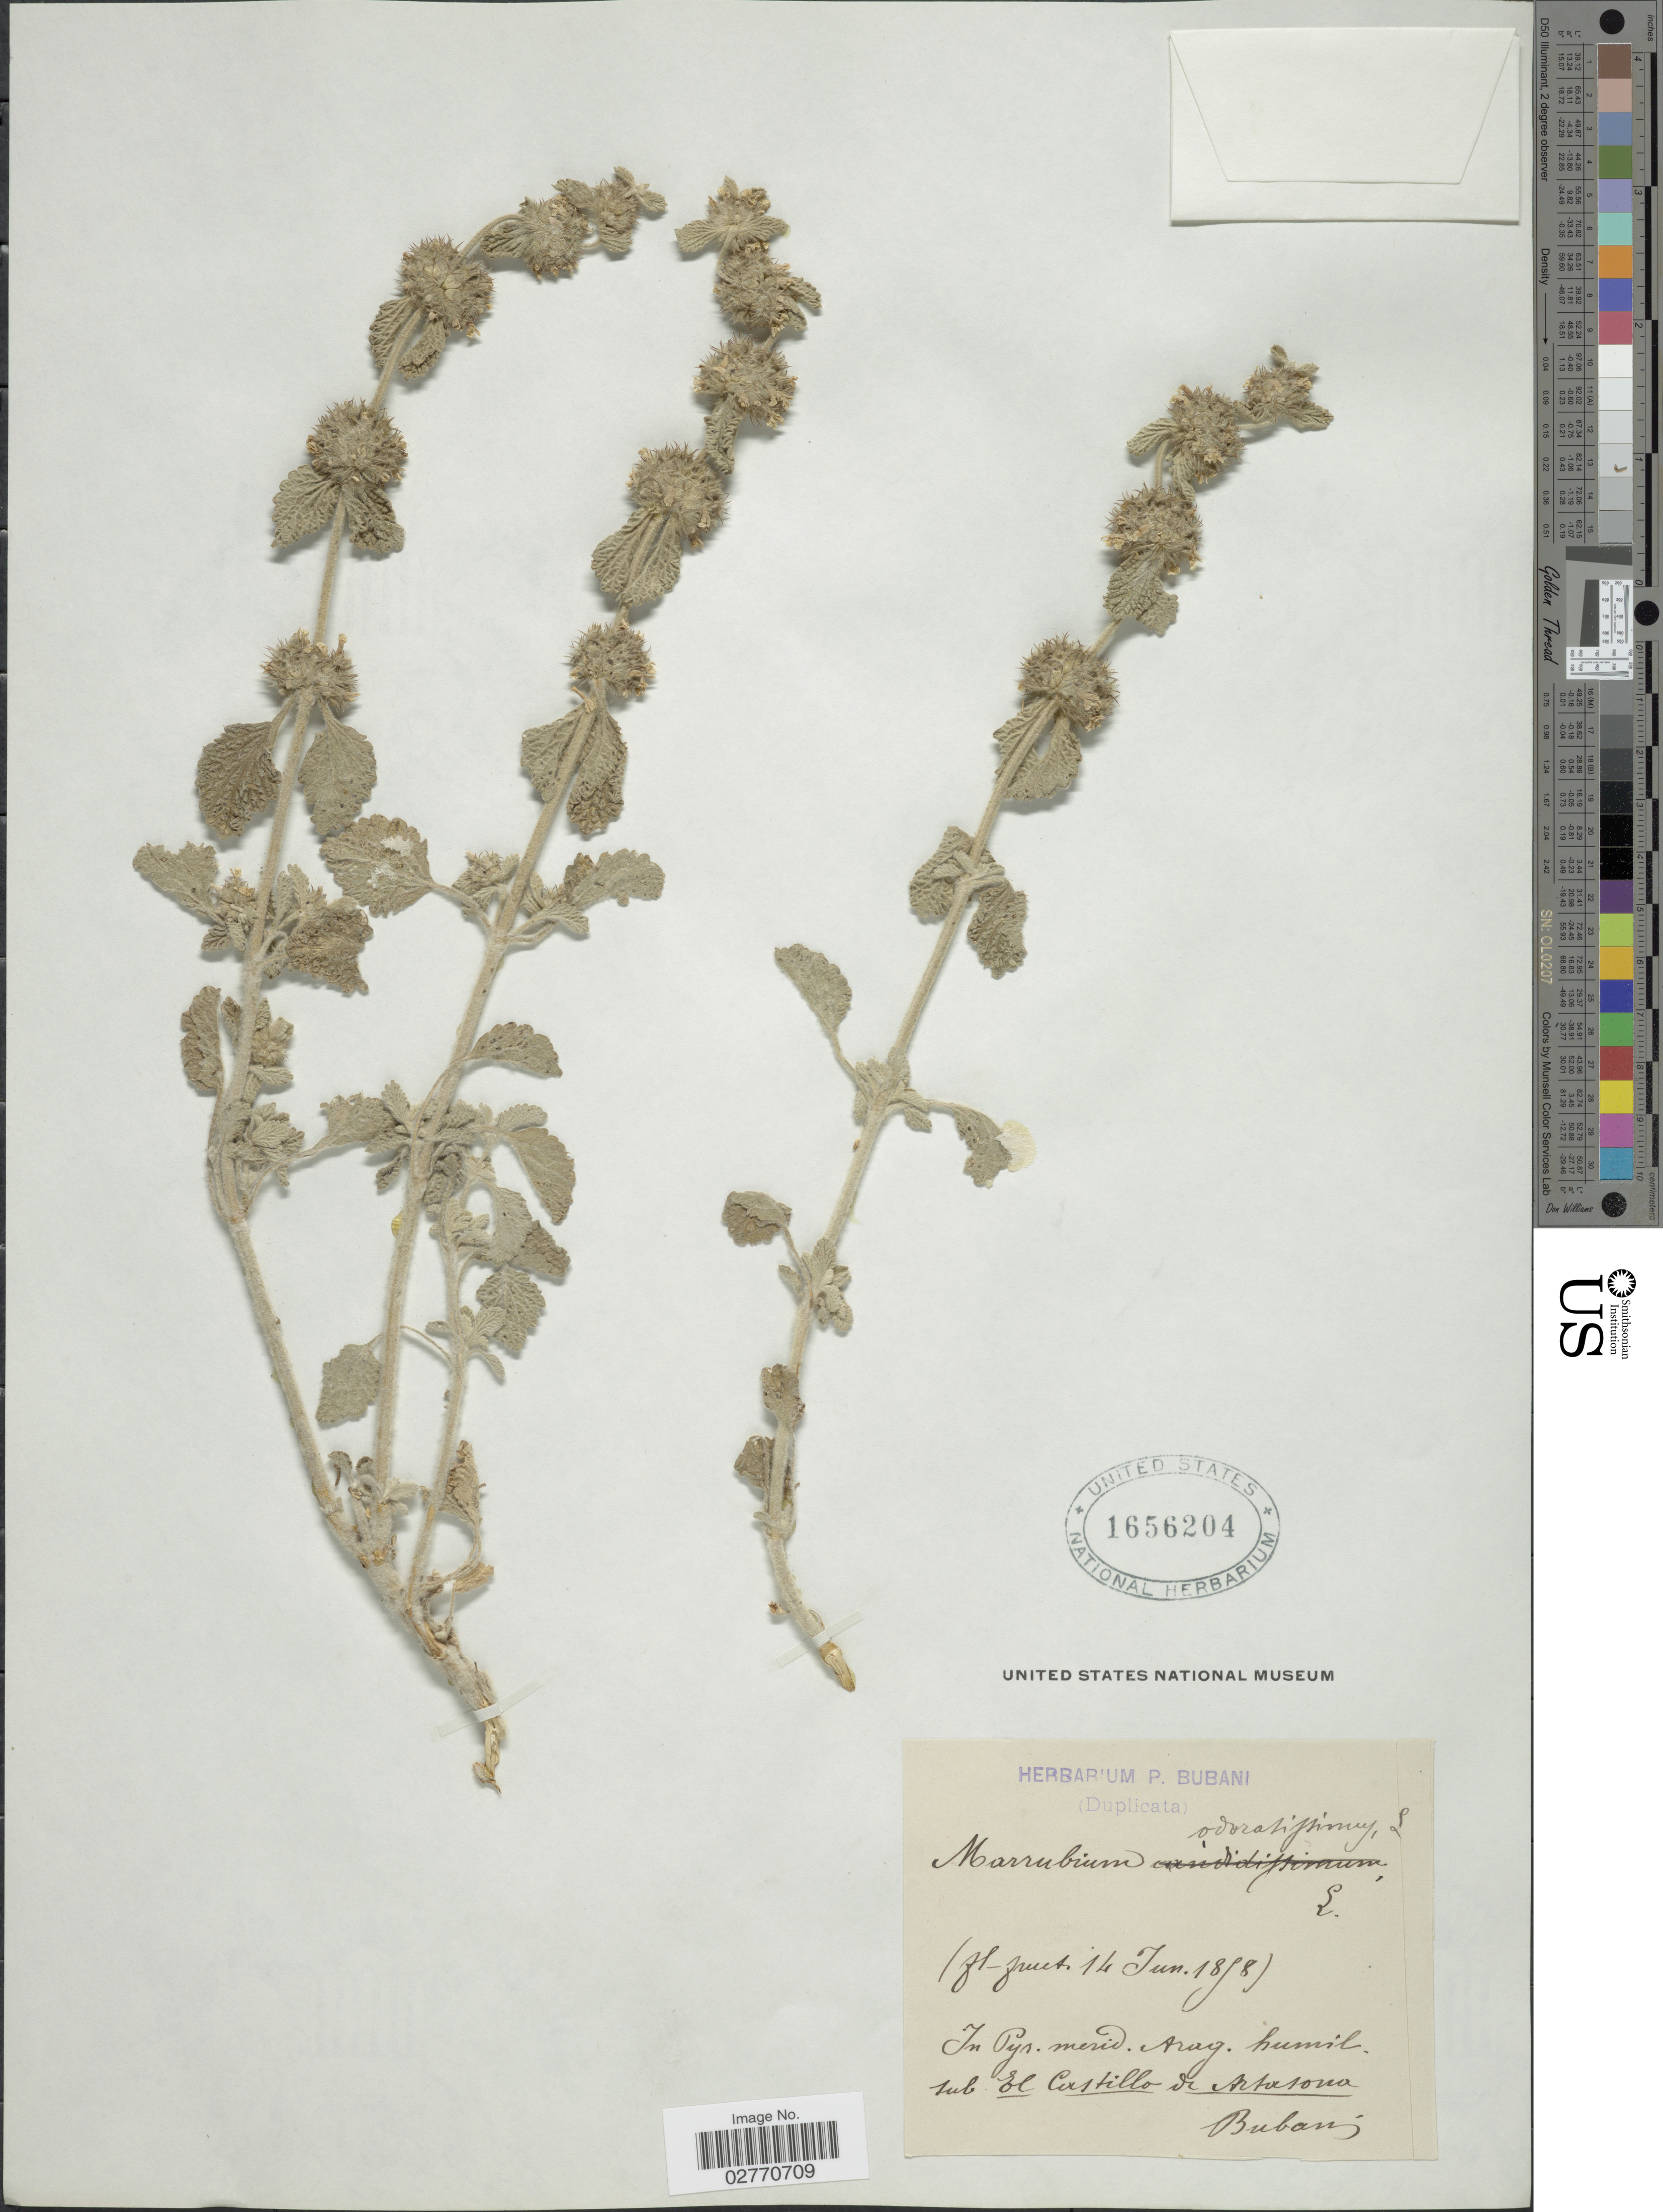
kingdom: Plantae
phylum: Tracheophyta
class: Magnoliopsida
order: Lamiales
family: Lamiaceae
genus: Marrubium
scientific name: Marrubium odoratissimum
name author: Pourr. ex Steud.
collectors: P. Bubani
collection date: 1858-06-14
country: Spain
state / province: Aragon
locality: In Pyr. merid. Arag. humil. sub El Castillo de Artasona.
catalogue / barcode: US 1656204